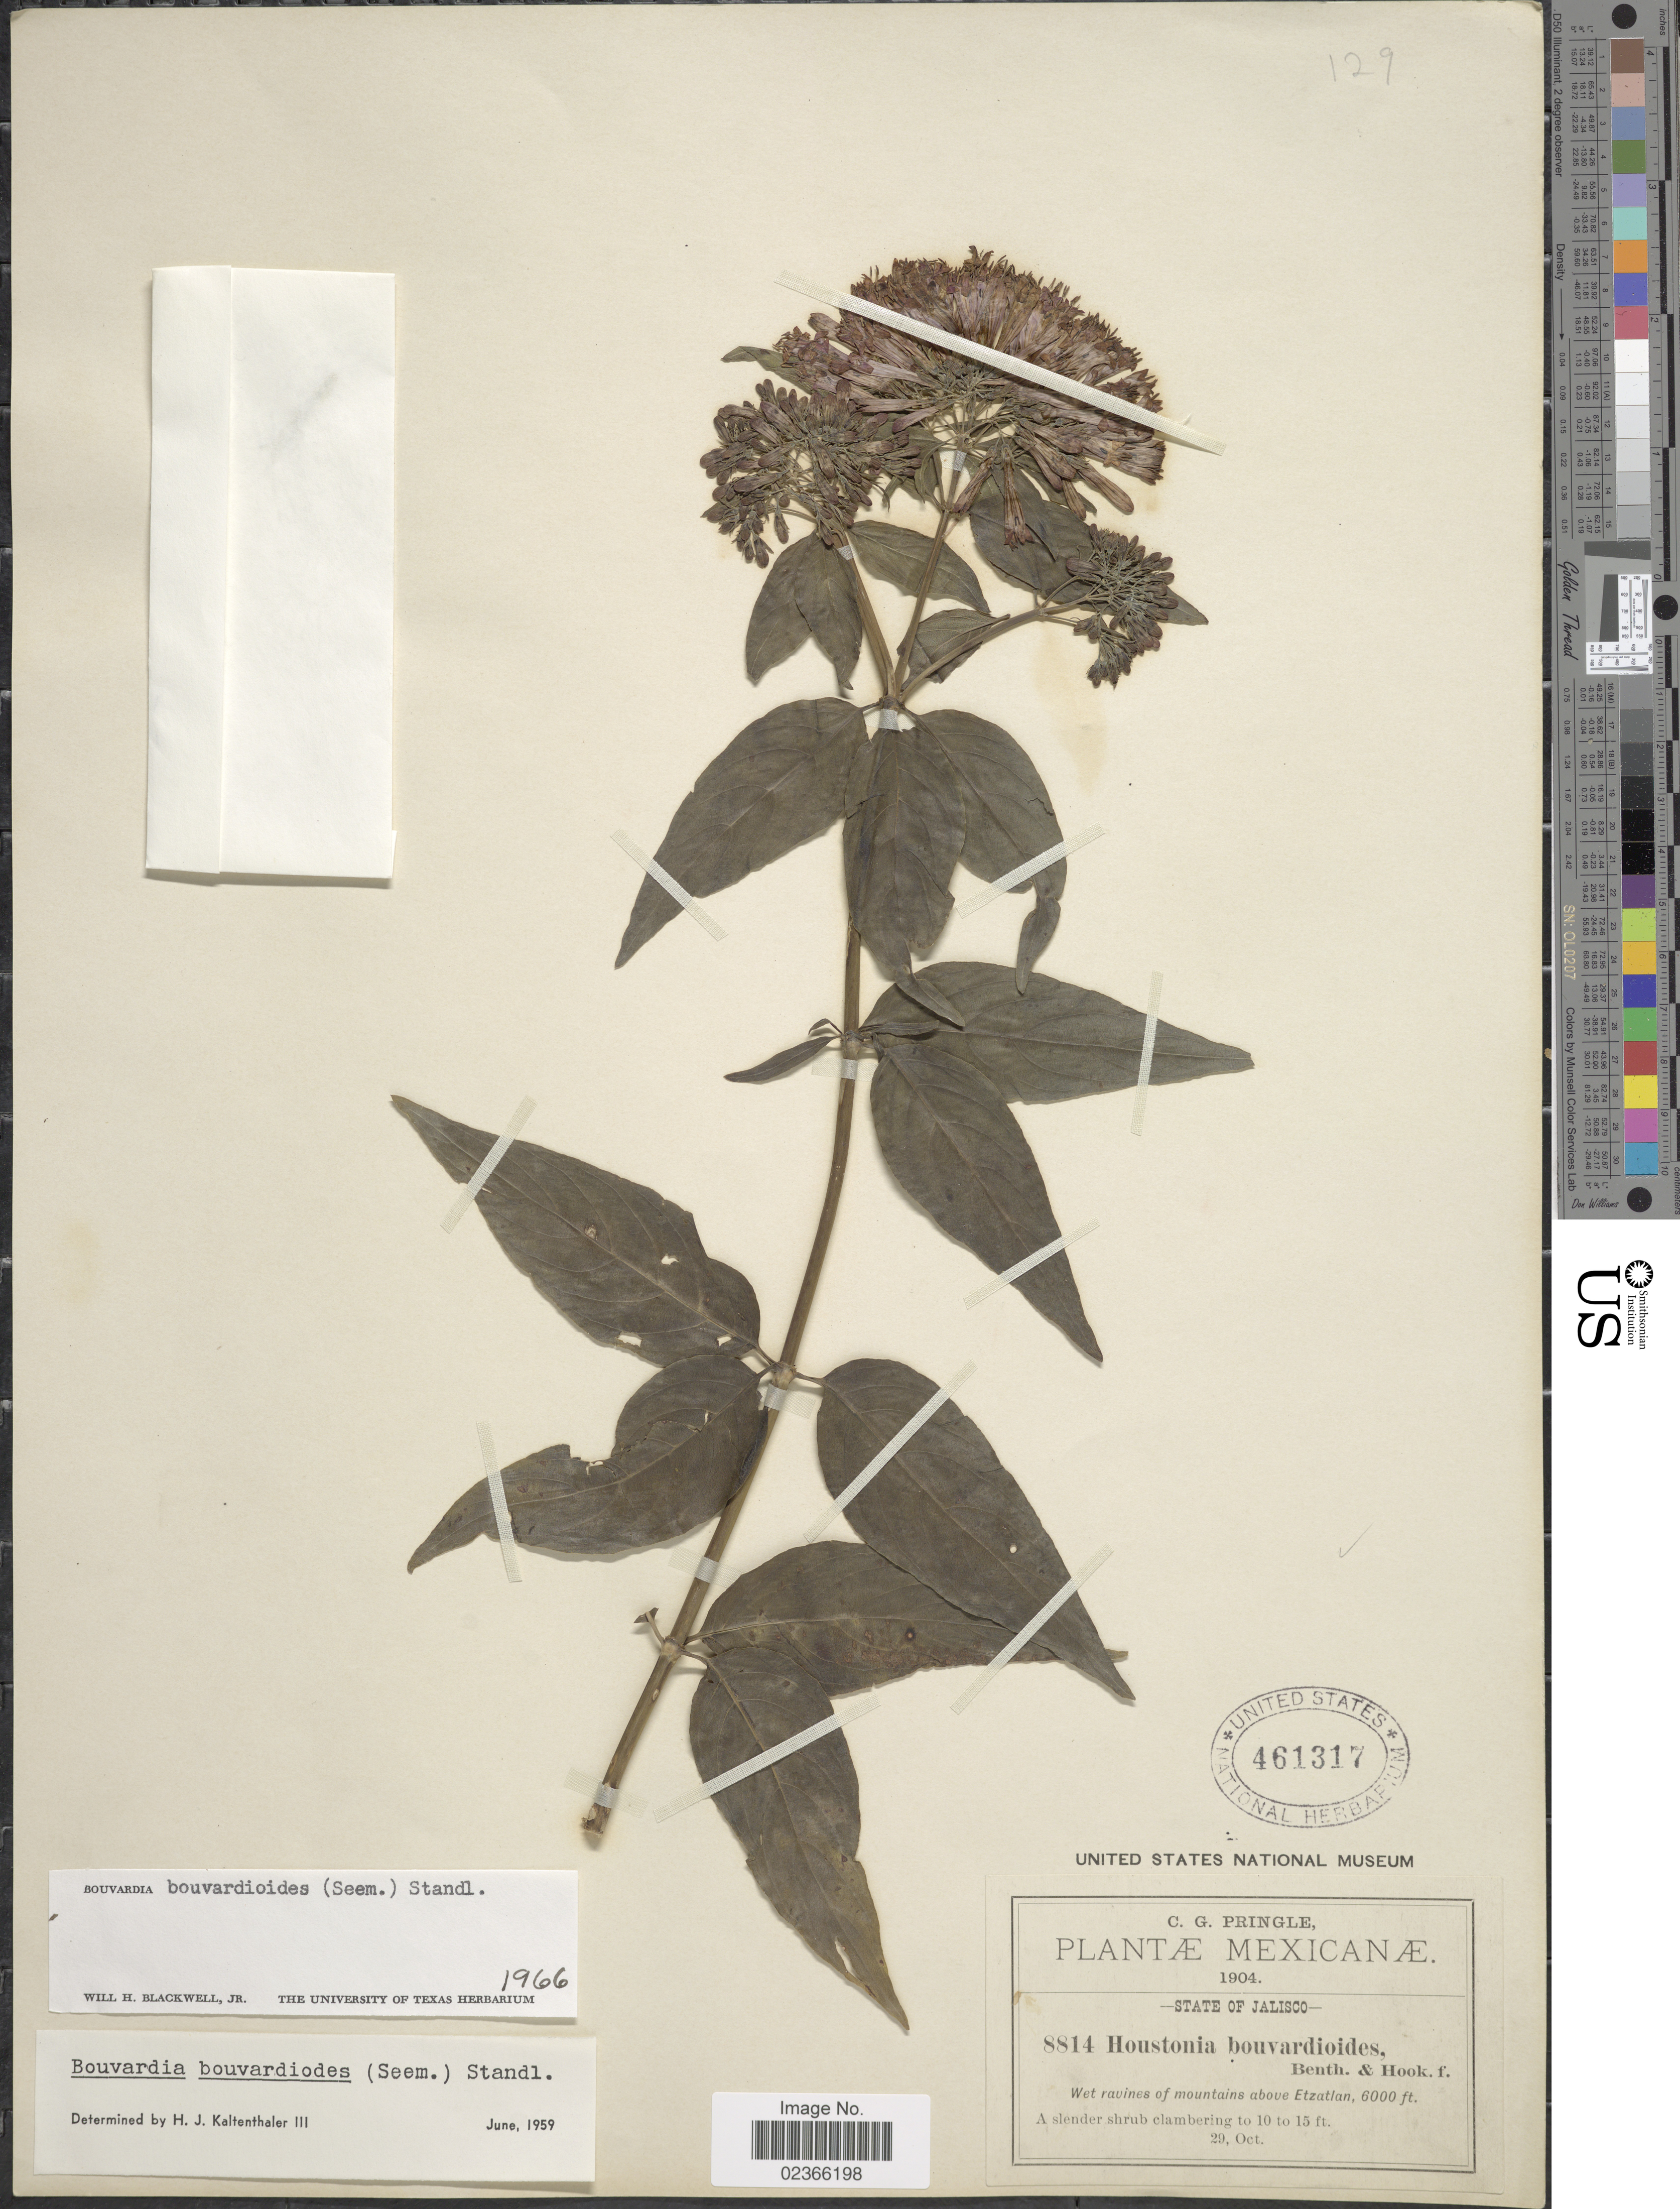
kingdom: Plantae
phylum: Tracheophyta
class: Magnoliopsida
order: Gentianales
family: Rubiaceae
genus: Bouvardia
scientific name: Bouvardia bouvardioides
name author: (Seem.) Standl.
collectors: C. G. Pringle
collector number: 8814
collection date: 1904-10-29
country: Mexico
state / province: Jalisco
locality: Wet ravines of mountains above Etzatlan. State of Jalisco.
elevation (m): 1829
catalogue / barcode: US 461317